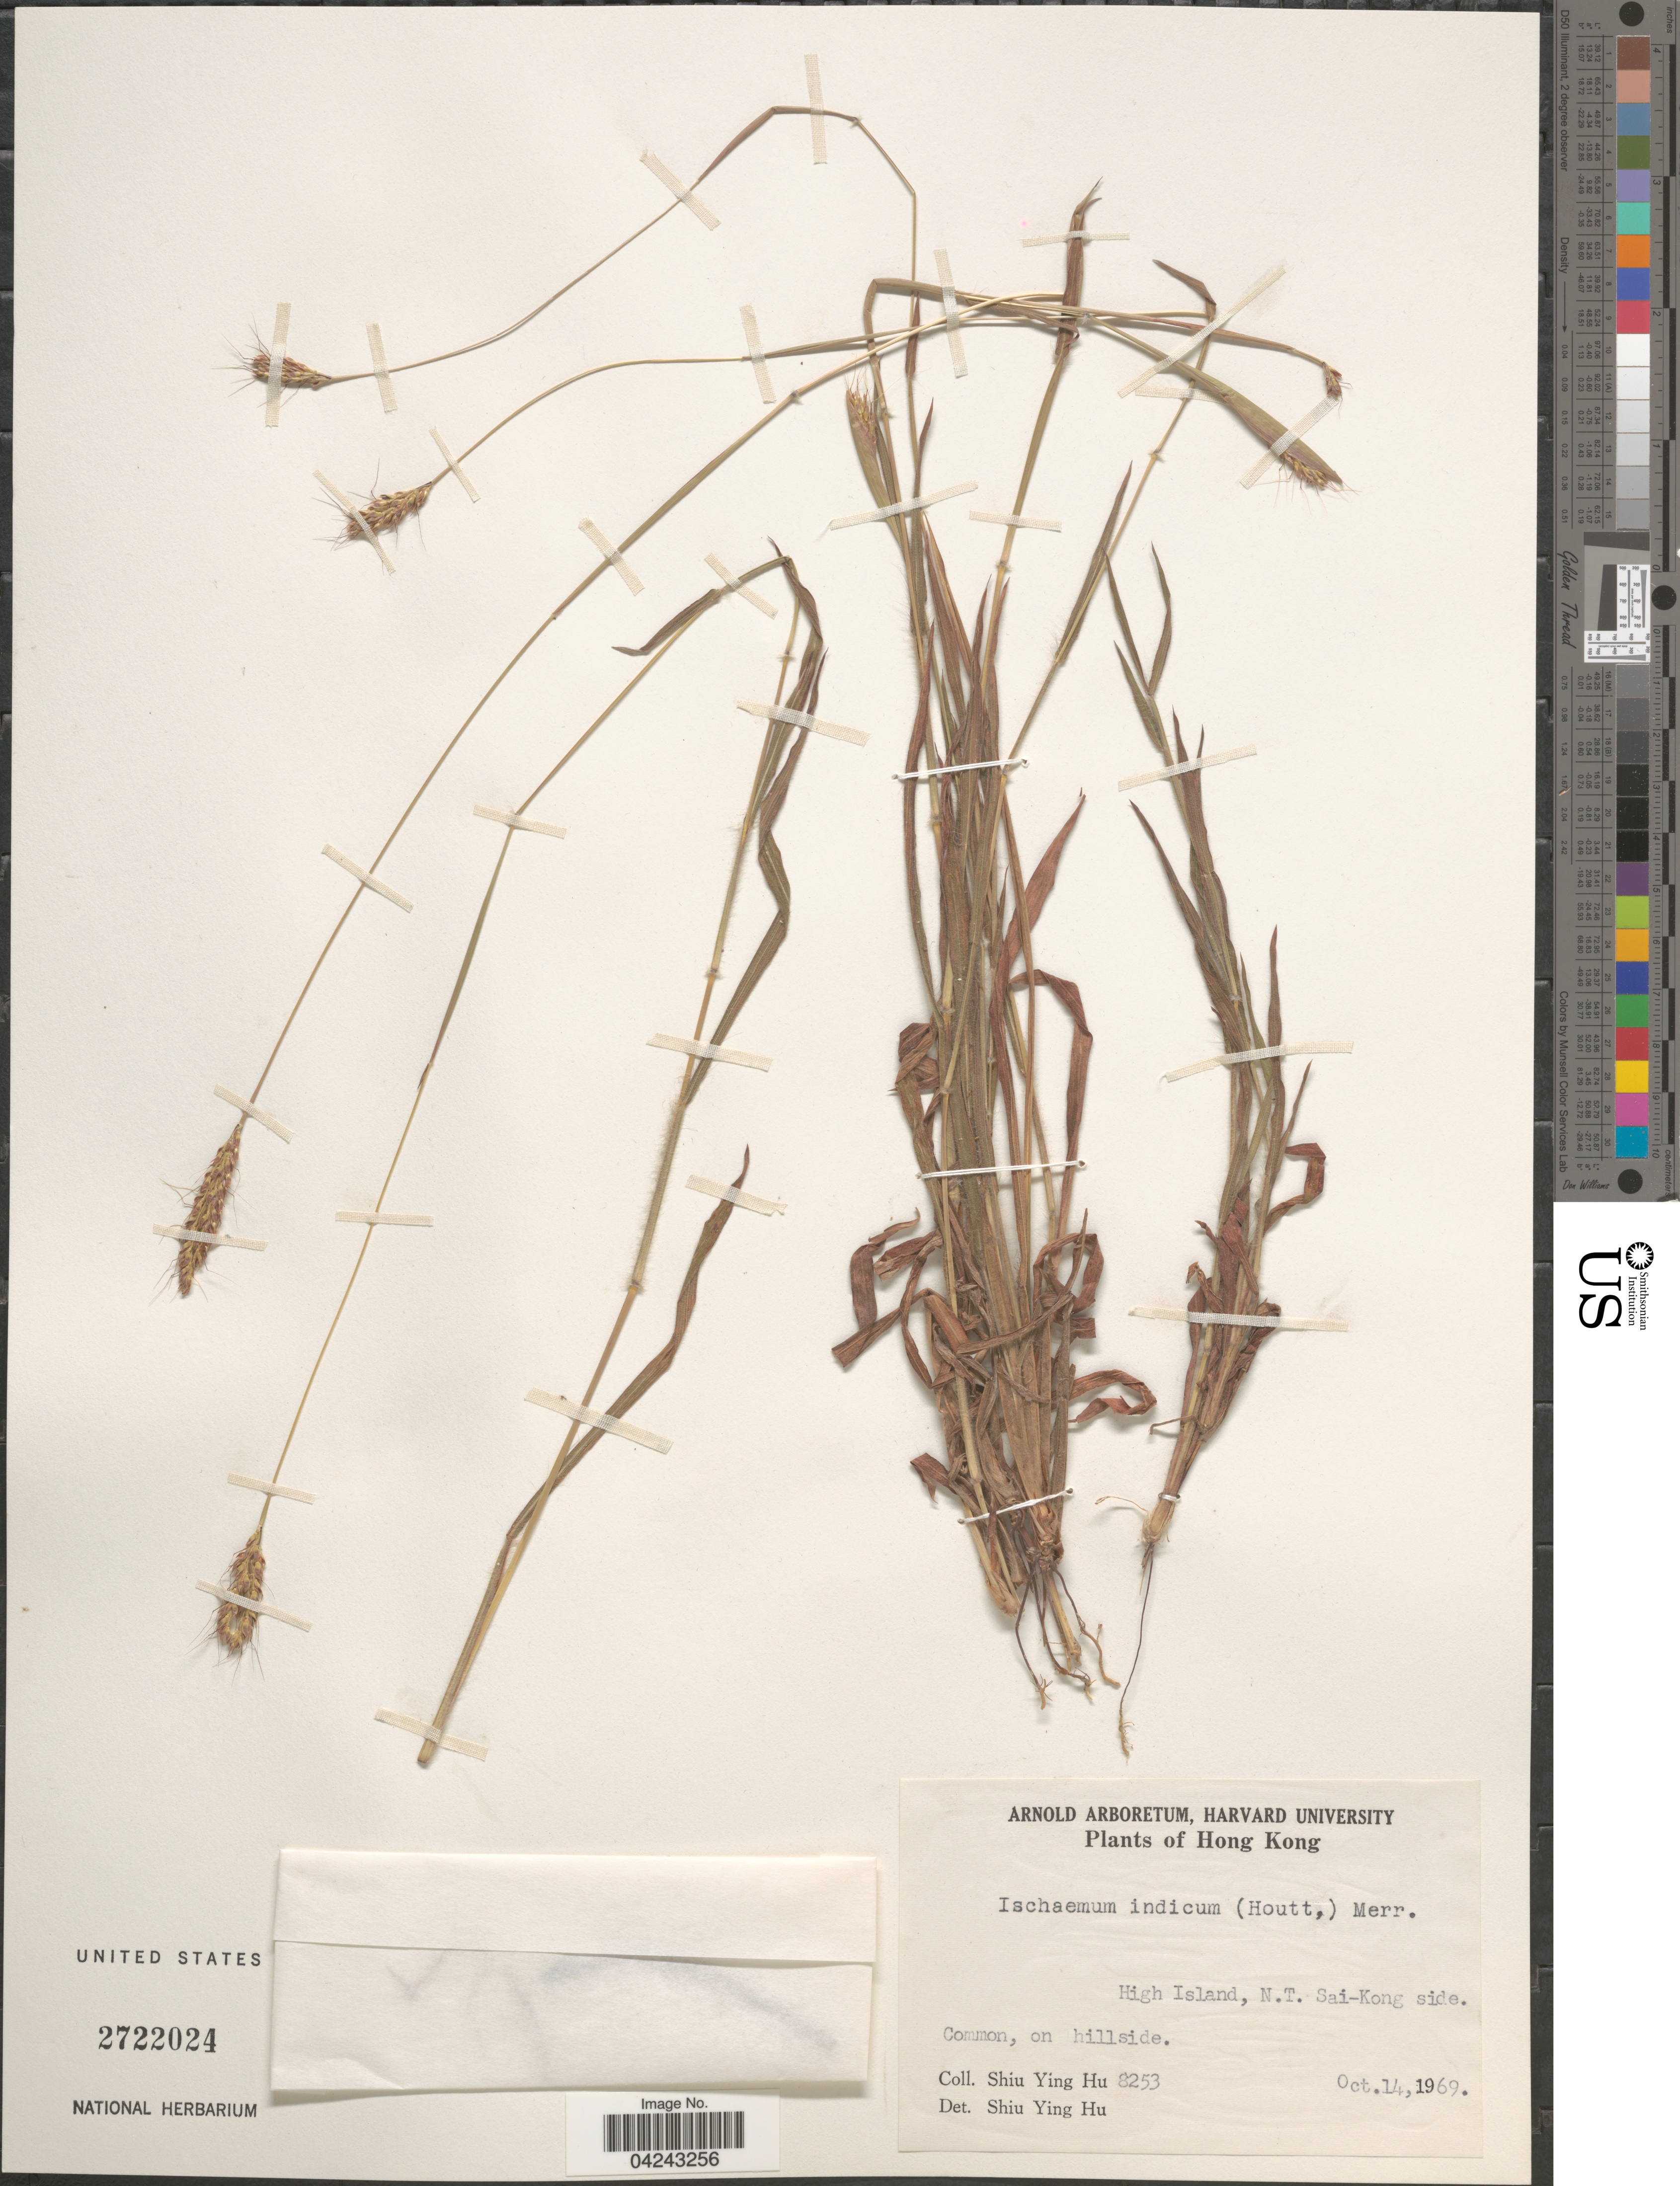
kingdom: Plantae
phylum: Tracheophyta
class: Liliopsida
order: Poales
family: Poaceae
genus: Ischaemum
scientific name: Ischaemum ciliare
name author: Retz.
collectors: S. Y. Hu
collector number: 8253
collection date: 1969-10-14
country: China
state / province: Hong Kong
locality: High Island, N.T. Sai-Kong side.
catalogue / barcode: US 2722024